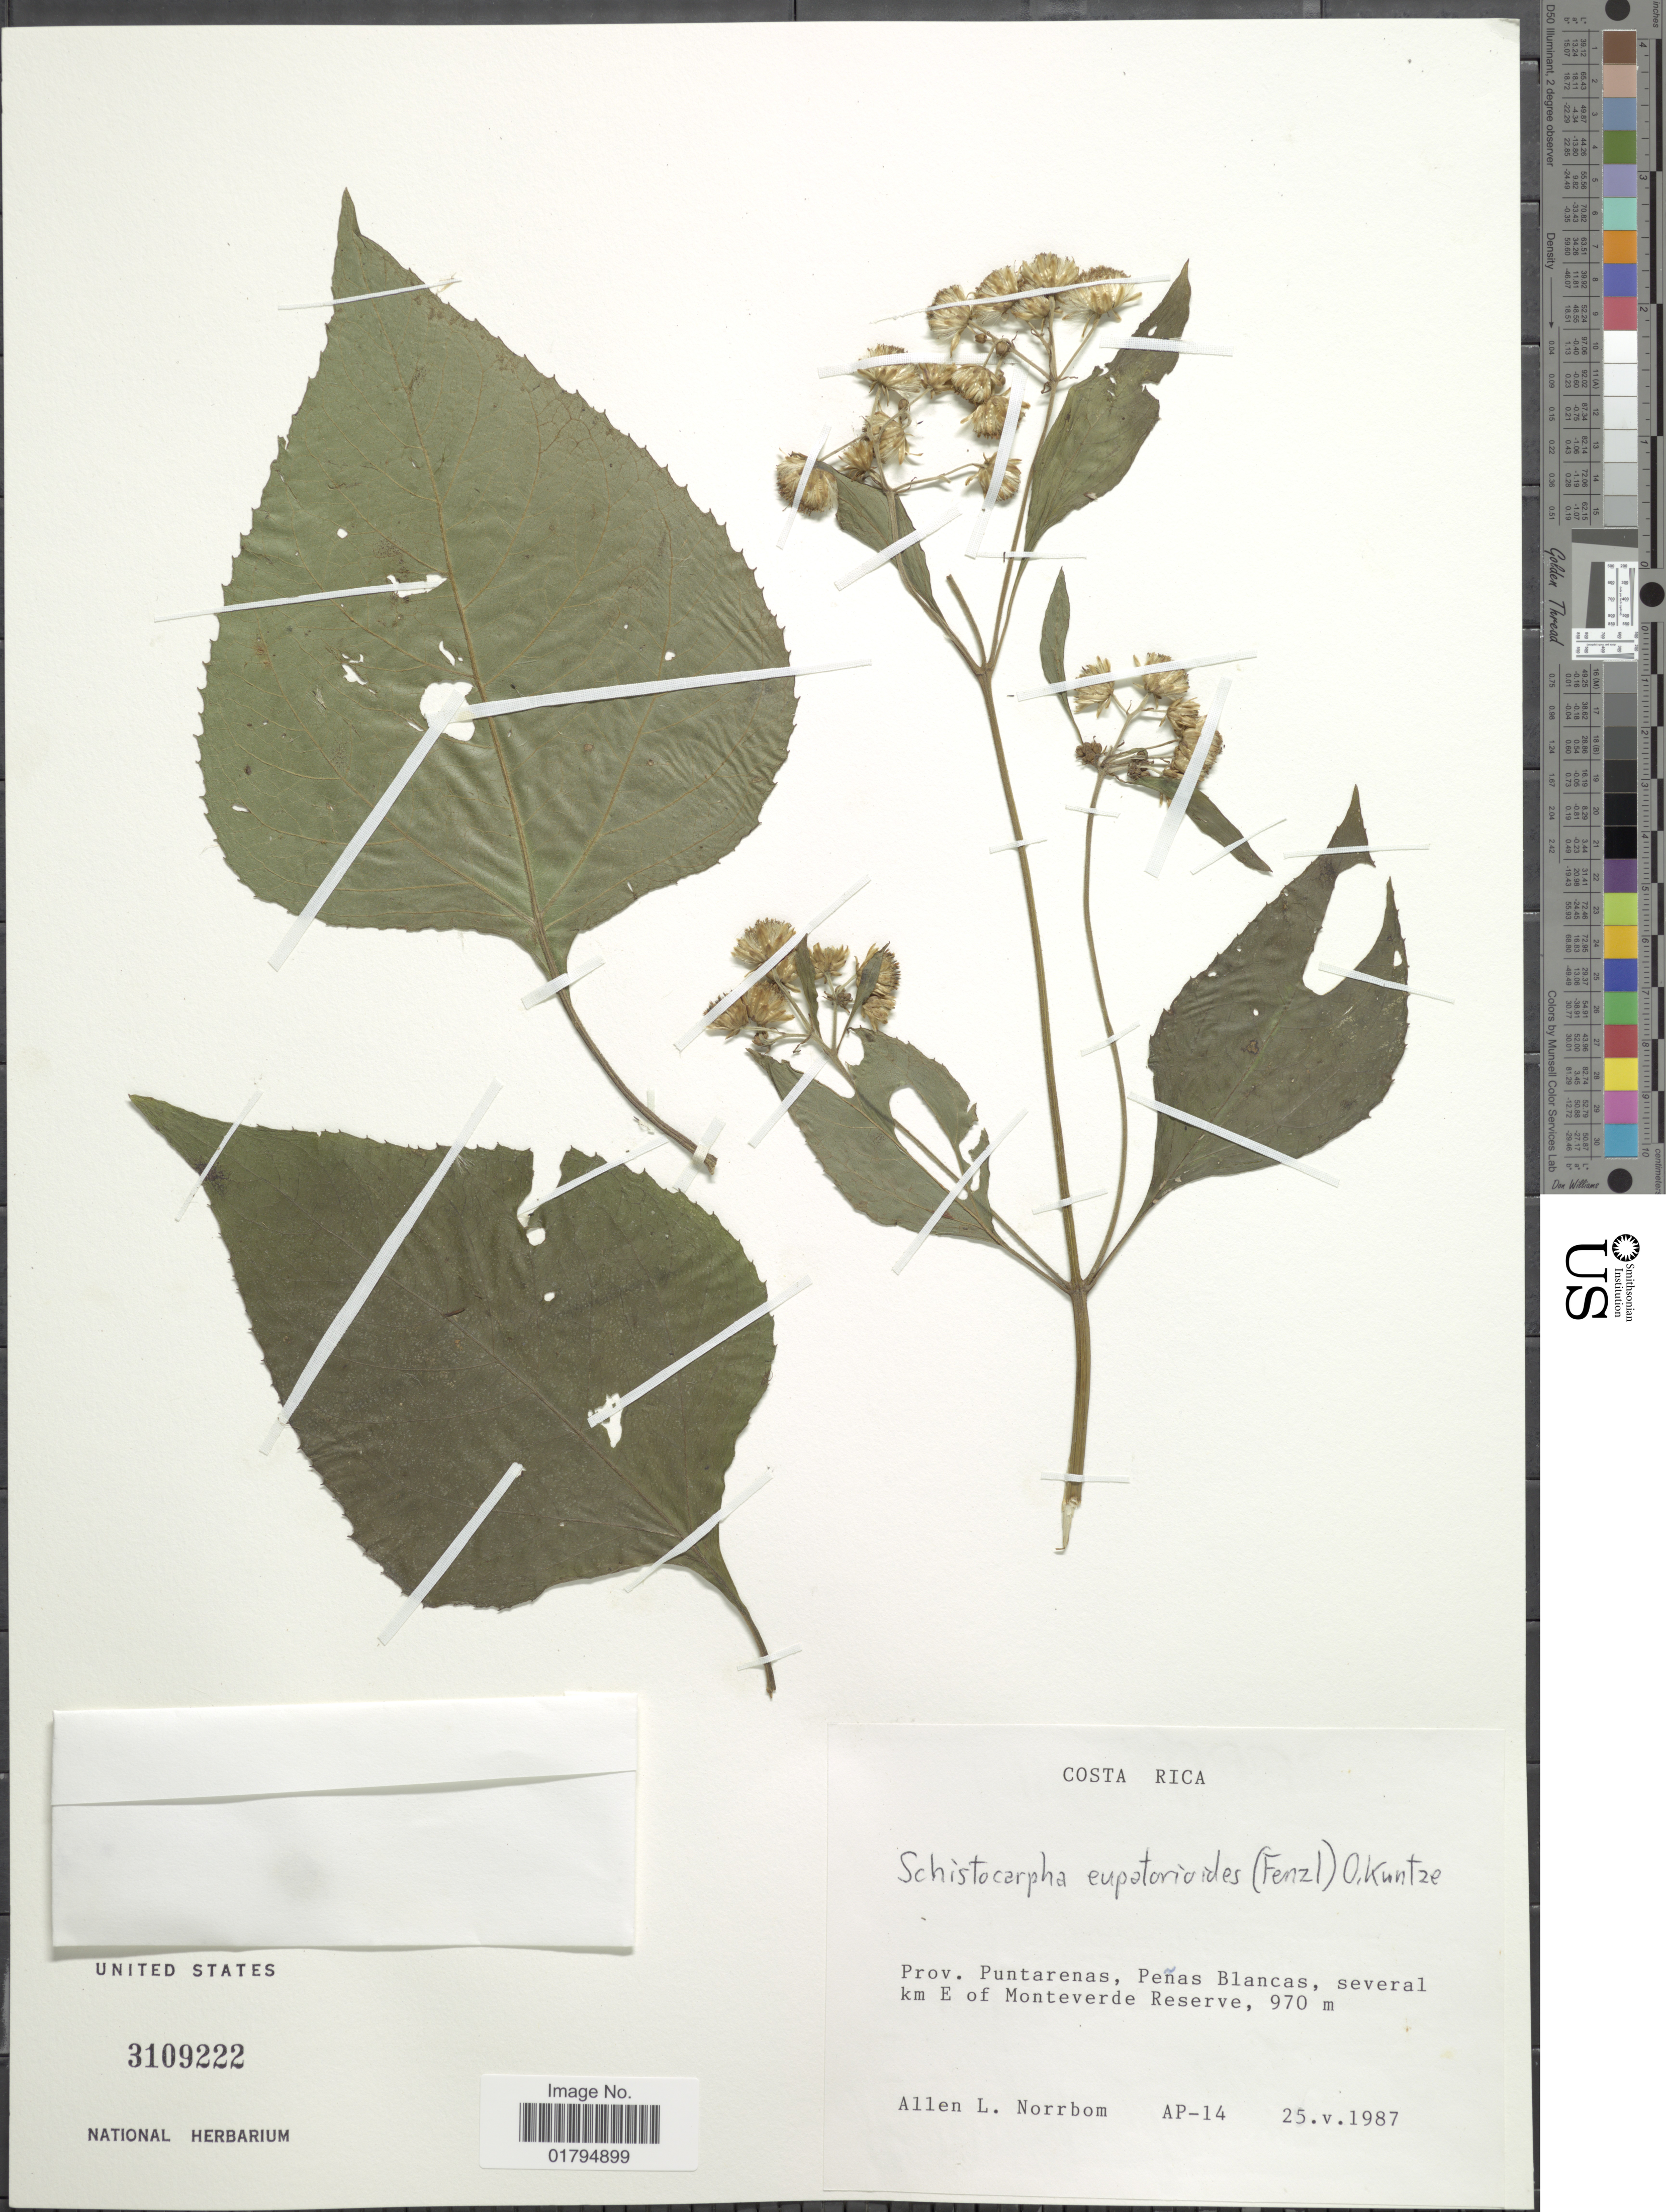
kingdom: Plantae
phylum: Tracheophyta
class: Magnoliopsida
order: Asterales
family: Asteraceae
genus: Schistocarpha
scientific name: Schistocarpha eupatorioides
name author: (Fenzl) Kuntze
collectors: A. L. Norrbom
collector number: AP-14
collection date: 1987-05-25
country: Costa Rica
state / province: Puntarenas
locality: Penas Blancas, several km E of Monteverde Reserve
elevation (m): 970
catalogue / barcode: US 3109222